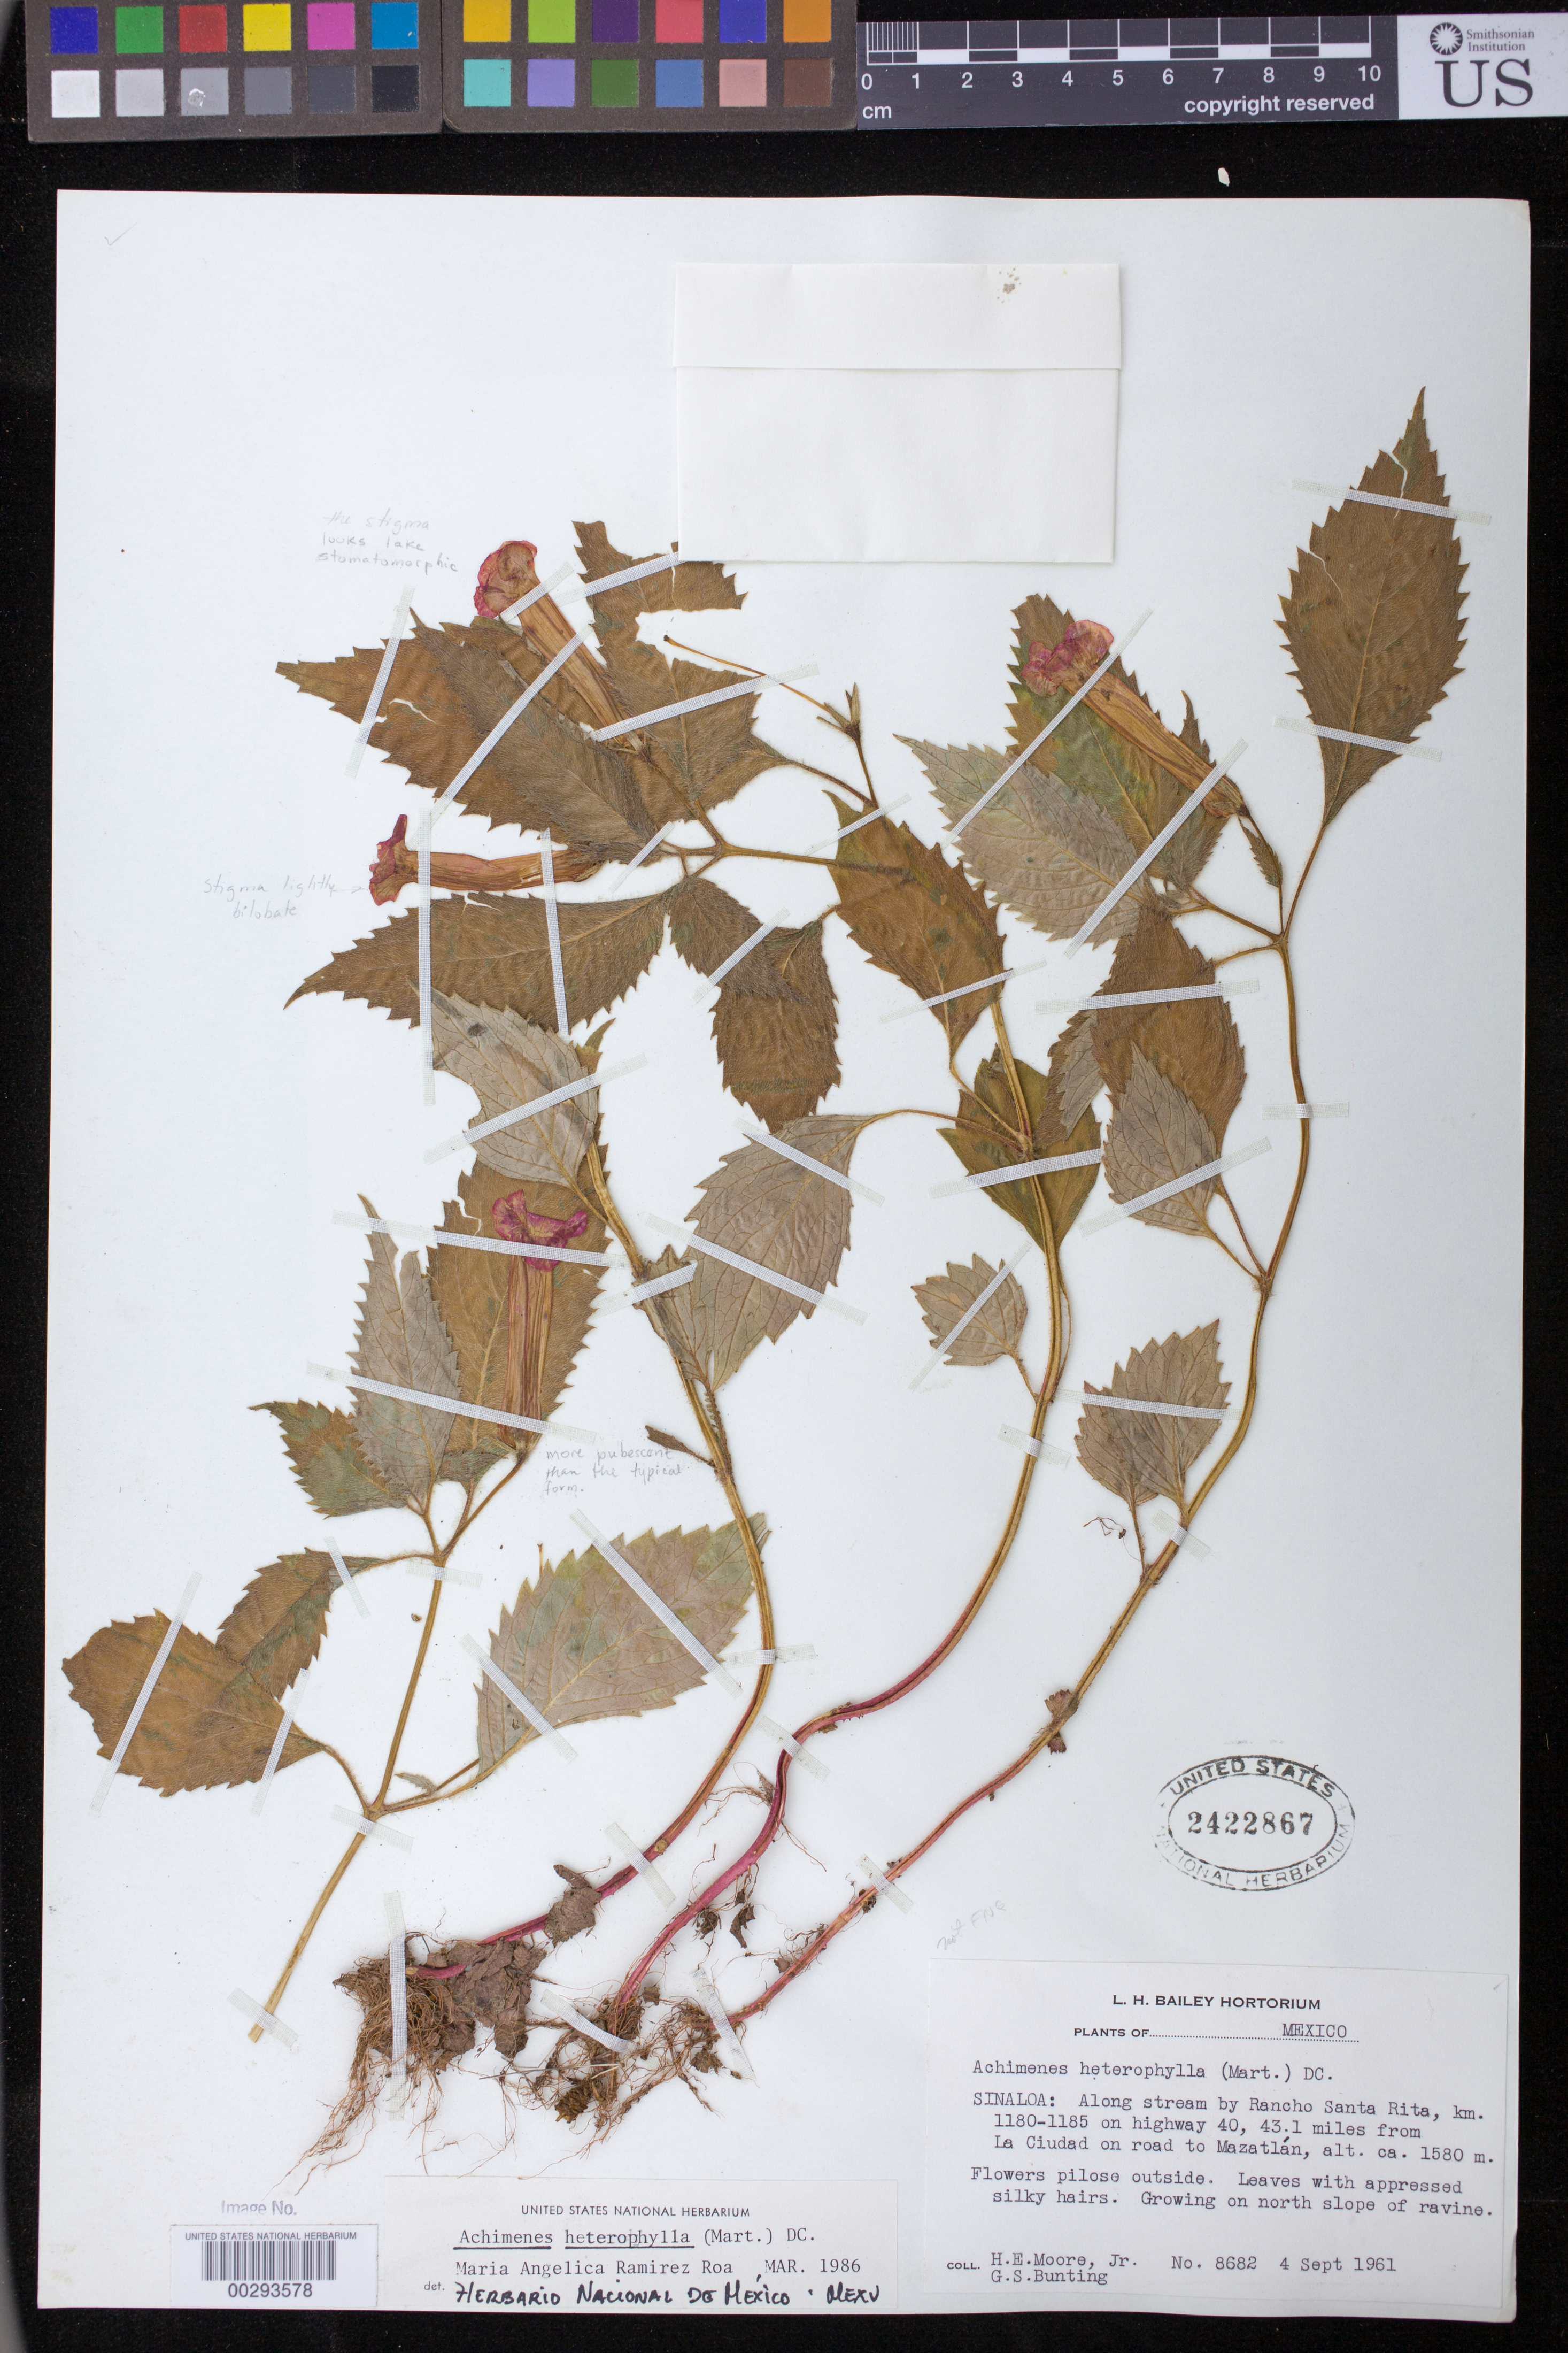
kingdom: Plantae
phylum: Tracheophyta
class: Magnoliopsida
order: Lamiales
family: Gesneriaceae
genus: Achimenes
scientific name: Achimenes heterophylla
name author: (Mart.) DC.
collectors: H. E. Moore & G. S. Bunting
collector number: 8682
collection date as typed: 04 Sep 1961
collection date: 1961-09-04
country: Mexico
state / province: Sinaloa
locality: Along stream by Rancho Santa Rita, km 1180-1185 on highway 40, 43.1 mi from La Ciudad on road to Mazatlan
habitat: Growing on N slope of ravine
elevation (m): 1580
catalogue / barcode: US 2422867